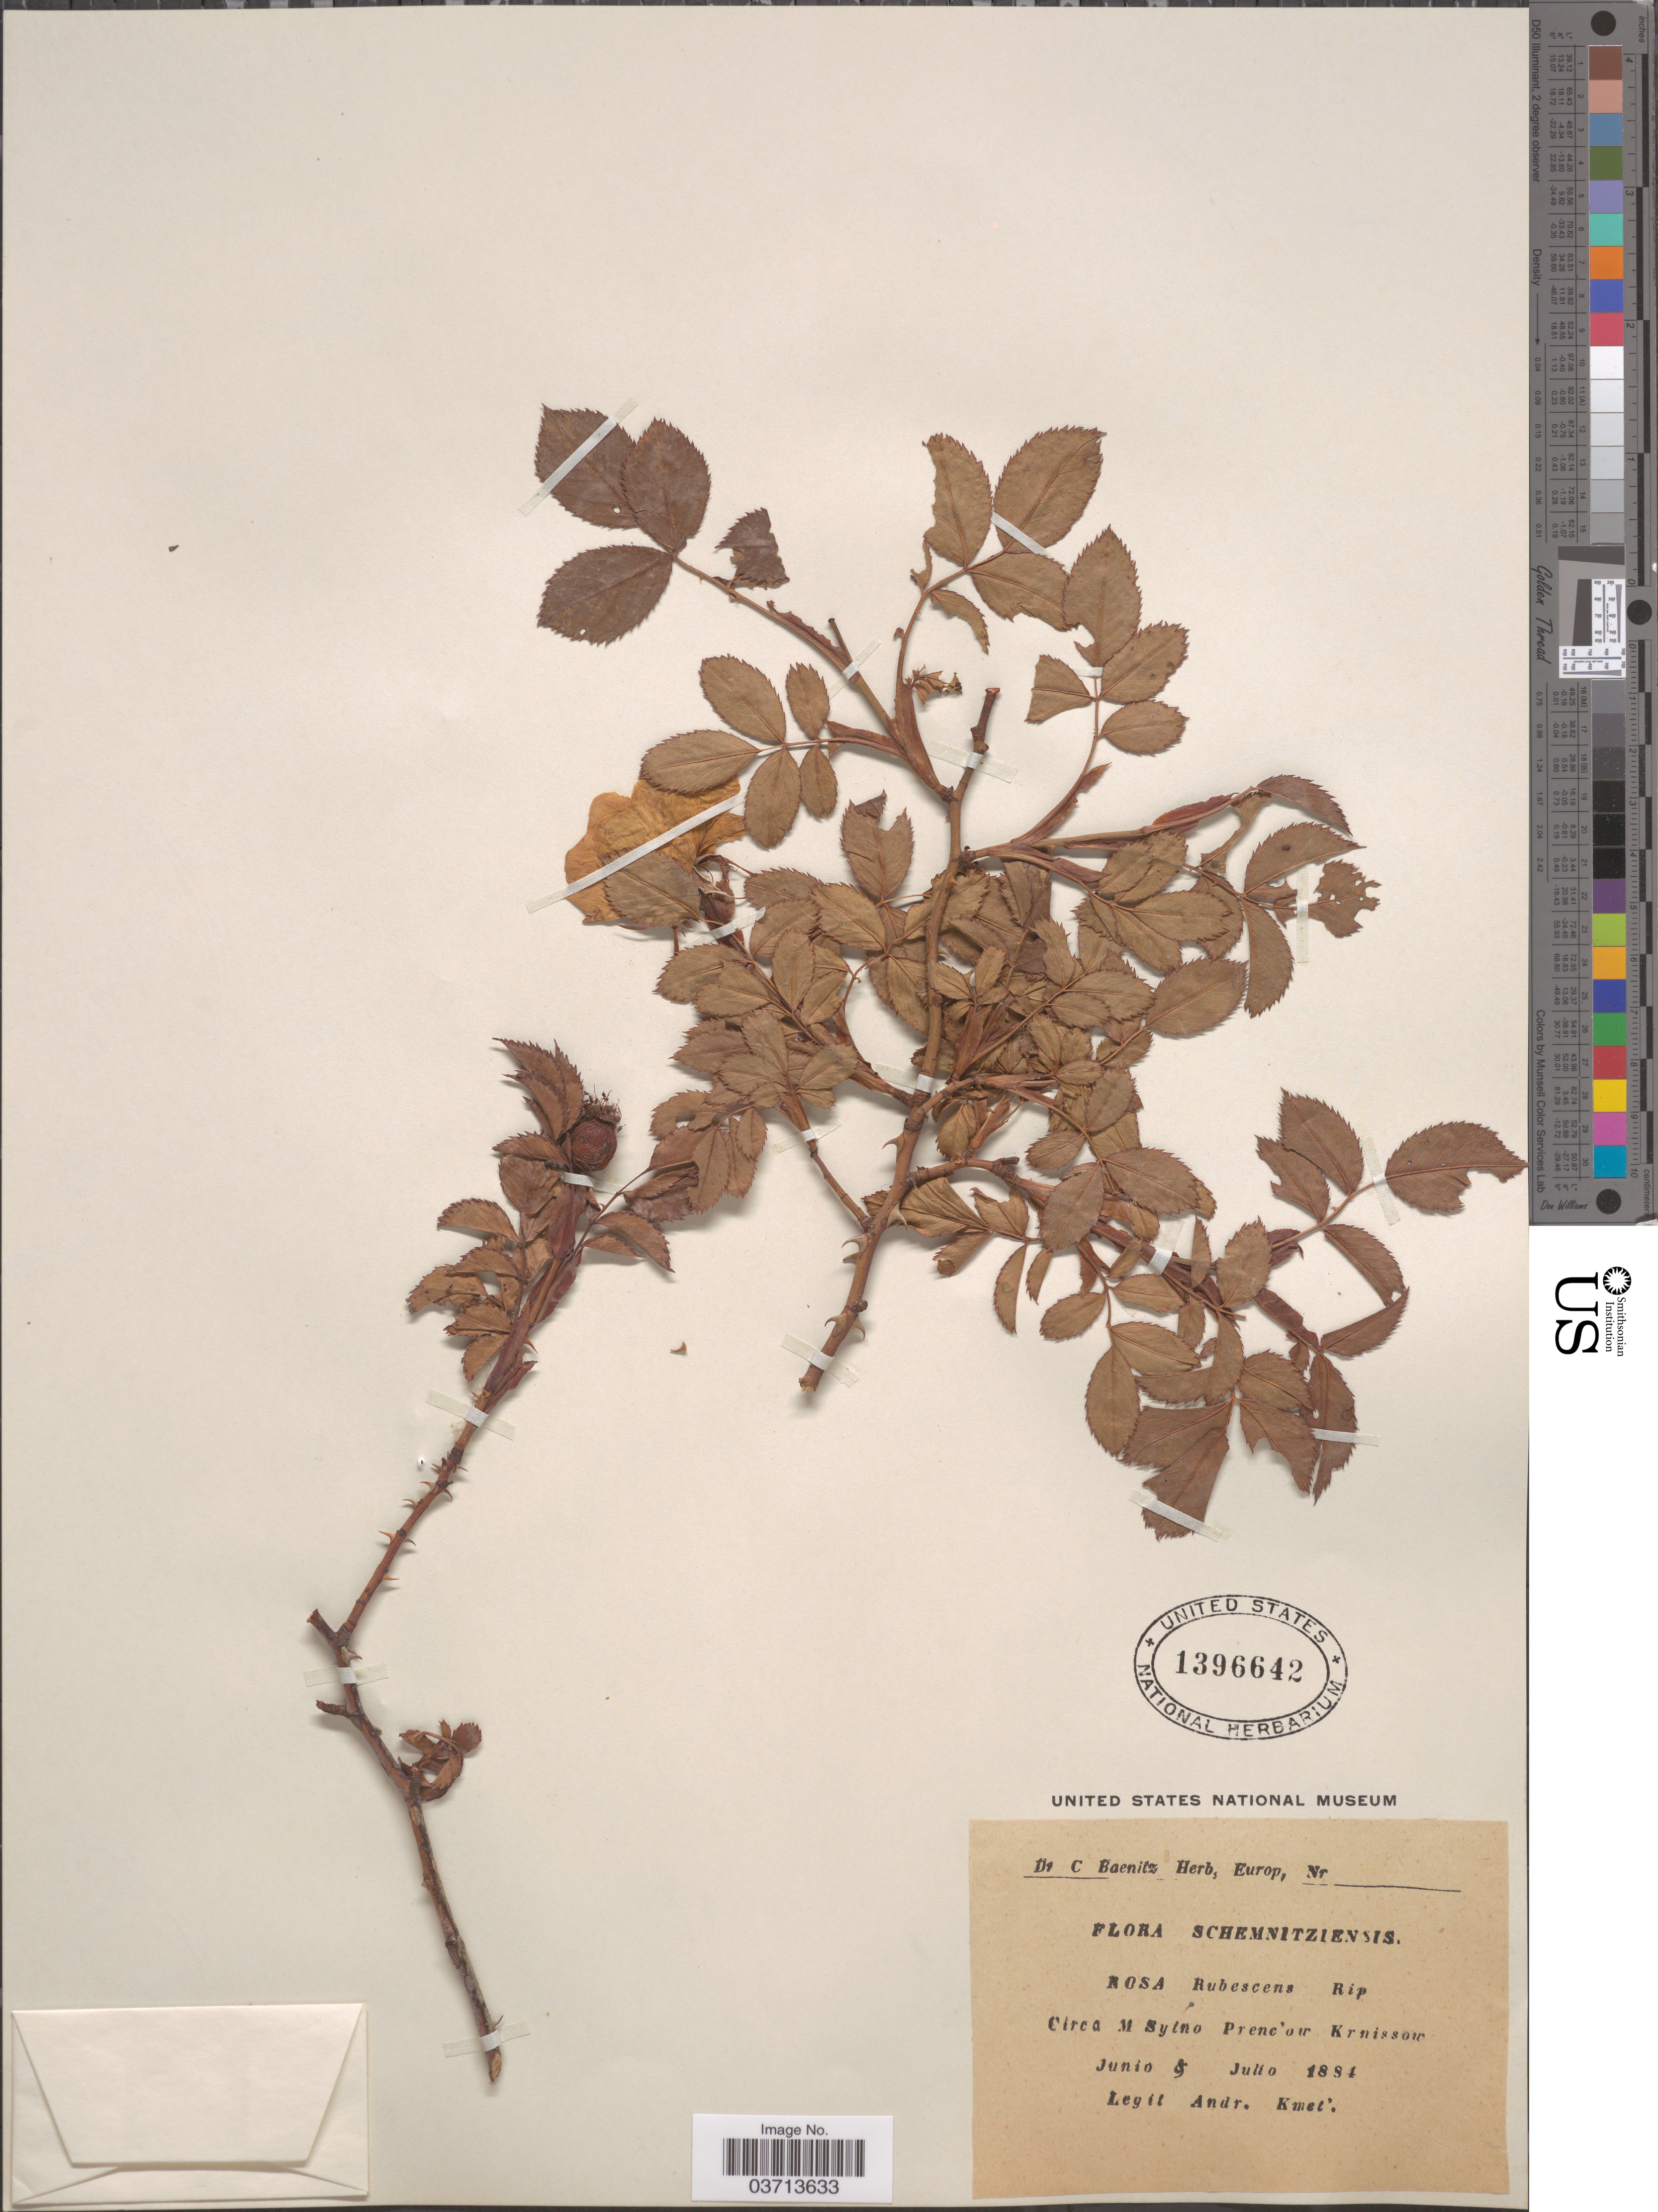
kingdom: Plantae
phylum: Tracheophyta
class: Magnoliopsida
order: Rosales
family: Rosaceae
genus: Rosa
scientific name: Rosa rubescens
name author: Ripart ex Déségl.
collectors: A. Kmet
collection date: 1884-06/1884-07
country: Slovakia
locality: Schemnitziensis. Circa M Sytno Prenc'our Krnissow.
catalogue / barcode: US 1396642